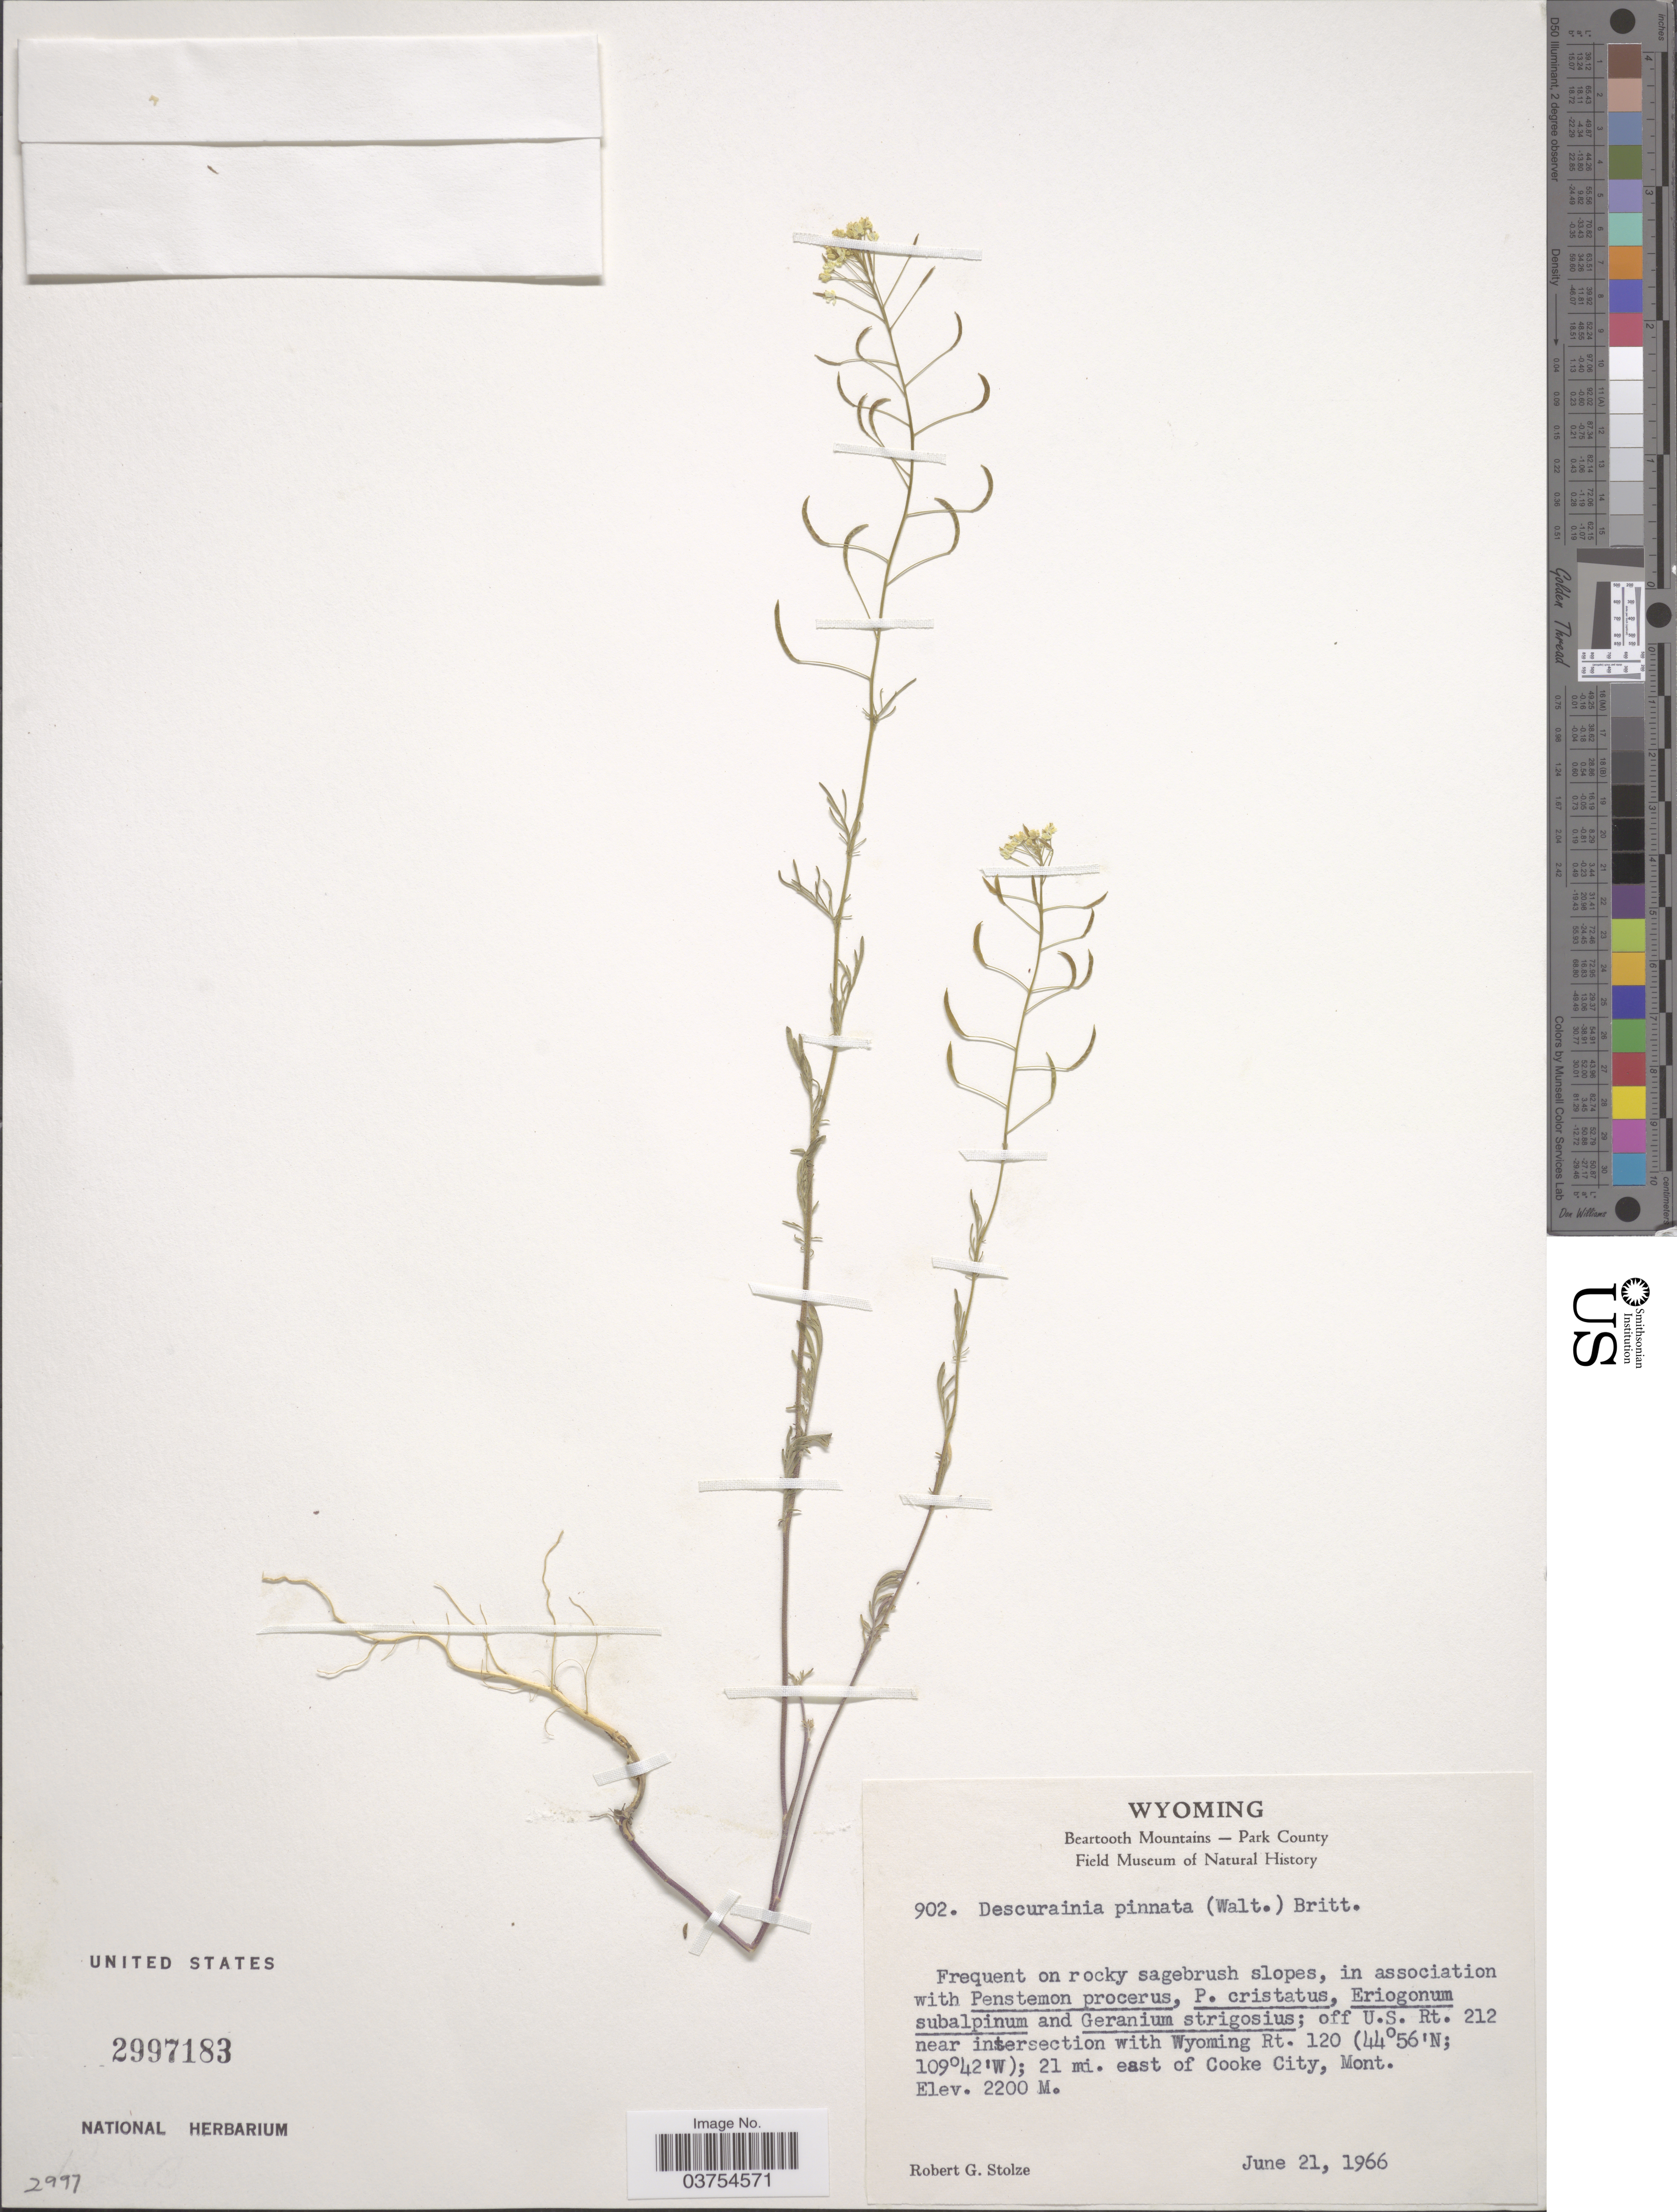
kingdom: Plantae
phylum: Tracheophyta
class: Magnoliopsida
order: Brassicales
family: Brassicaceae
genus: Descurainia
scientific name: Descurainia pinnata var. sp.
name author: (C.A. Mey.)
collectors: R. G. Stolze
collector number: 902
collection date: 1966-06-21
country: United States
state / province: Montana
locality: Beartooth Mountains- Park County. Off U.S. Rt. 212 near intersection with Wyoming Rt. 120; 21 mi. east of Cooke City, Mont.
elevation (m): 2200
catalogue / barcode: US 2997183